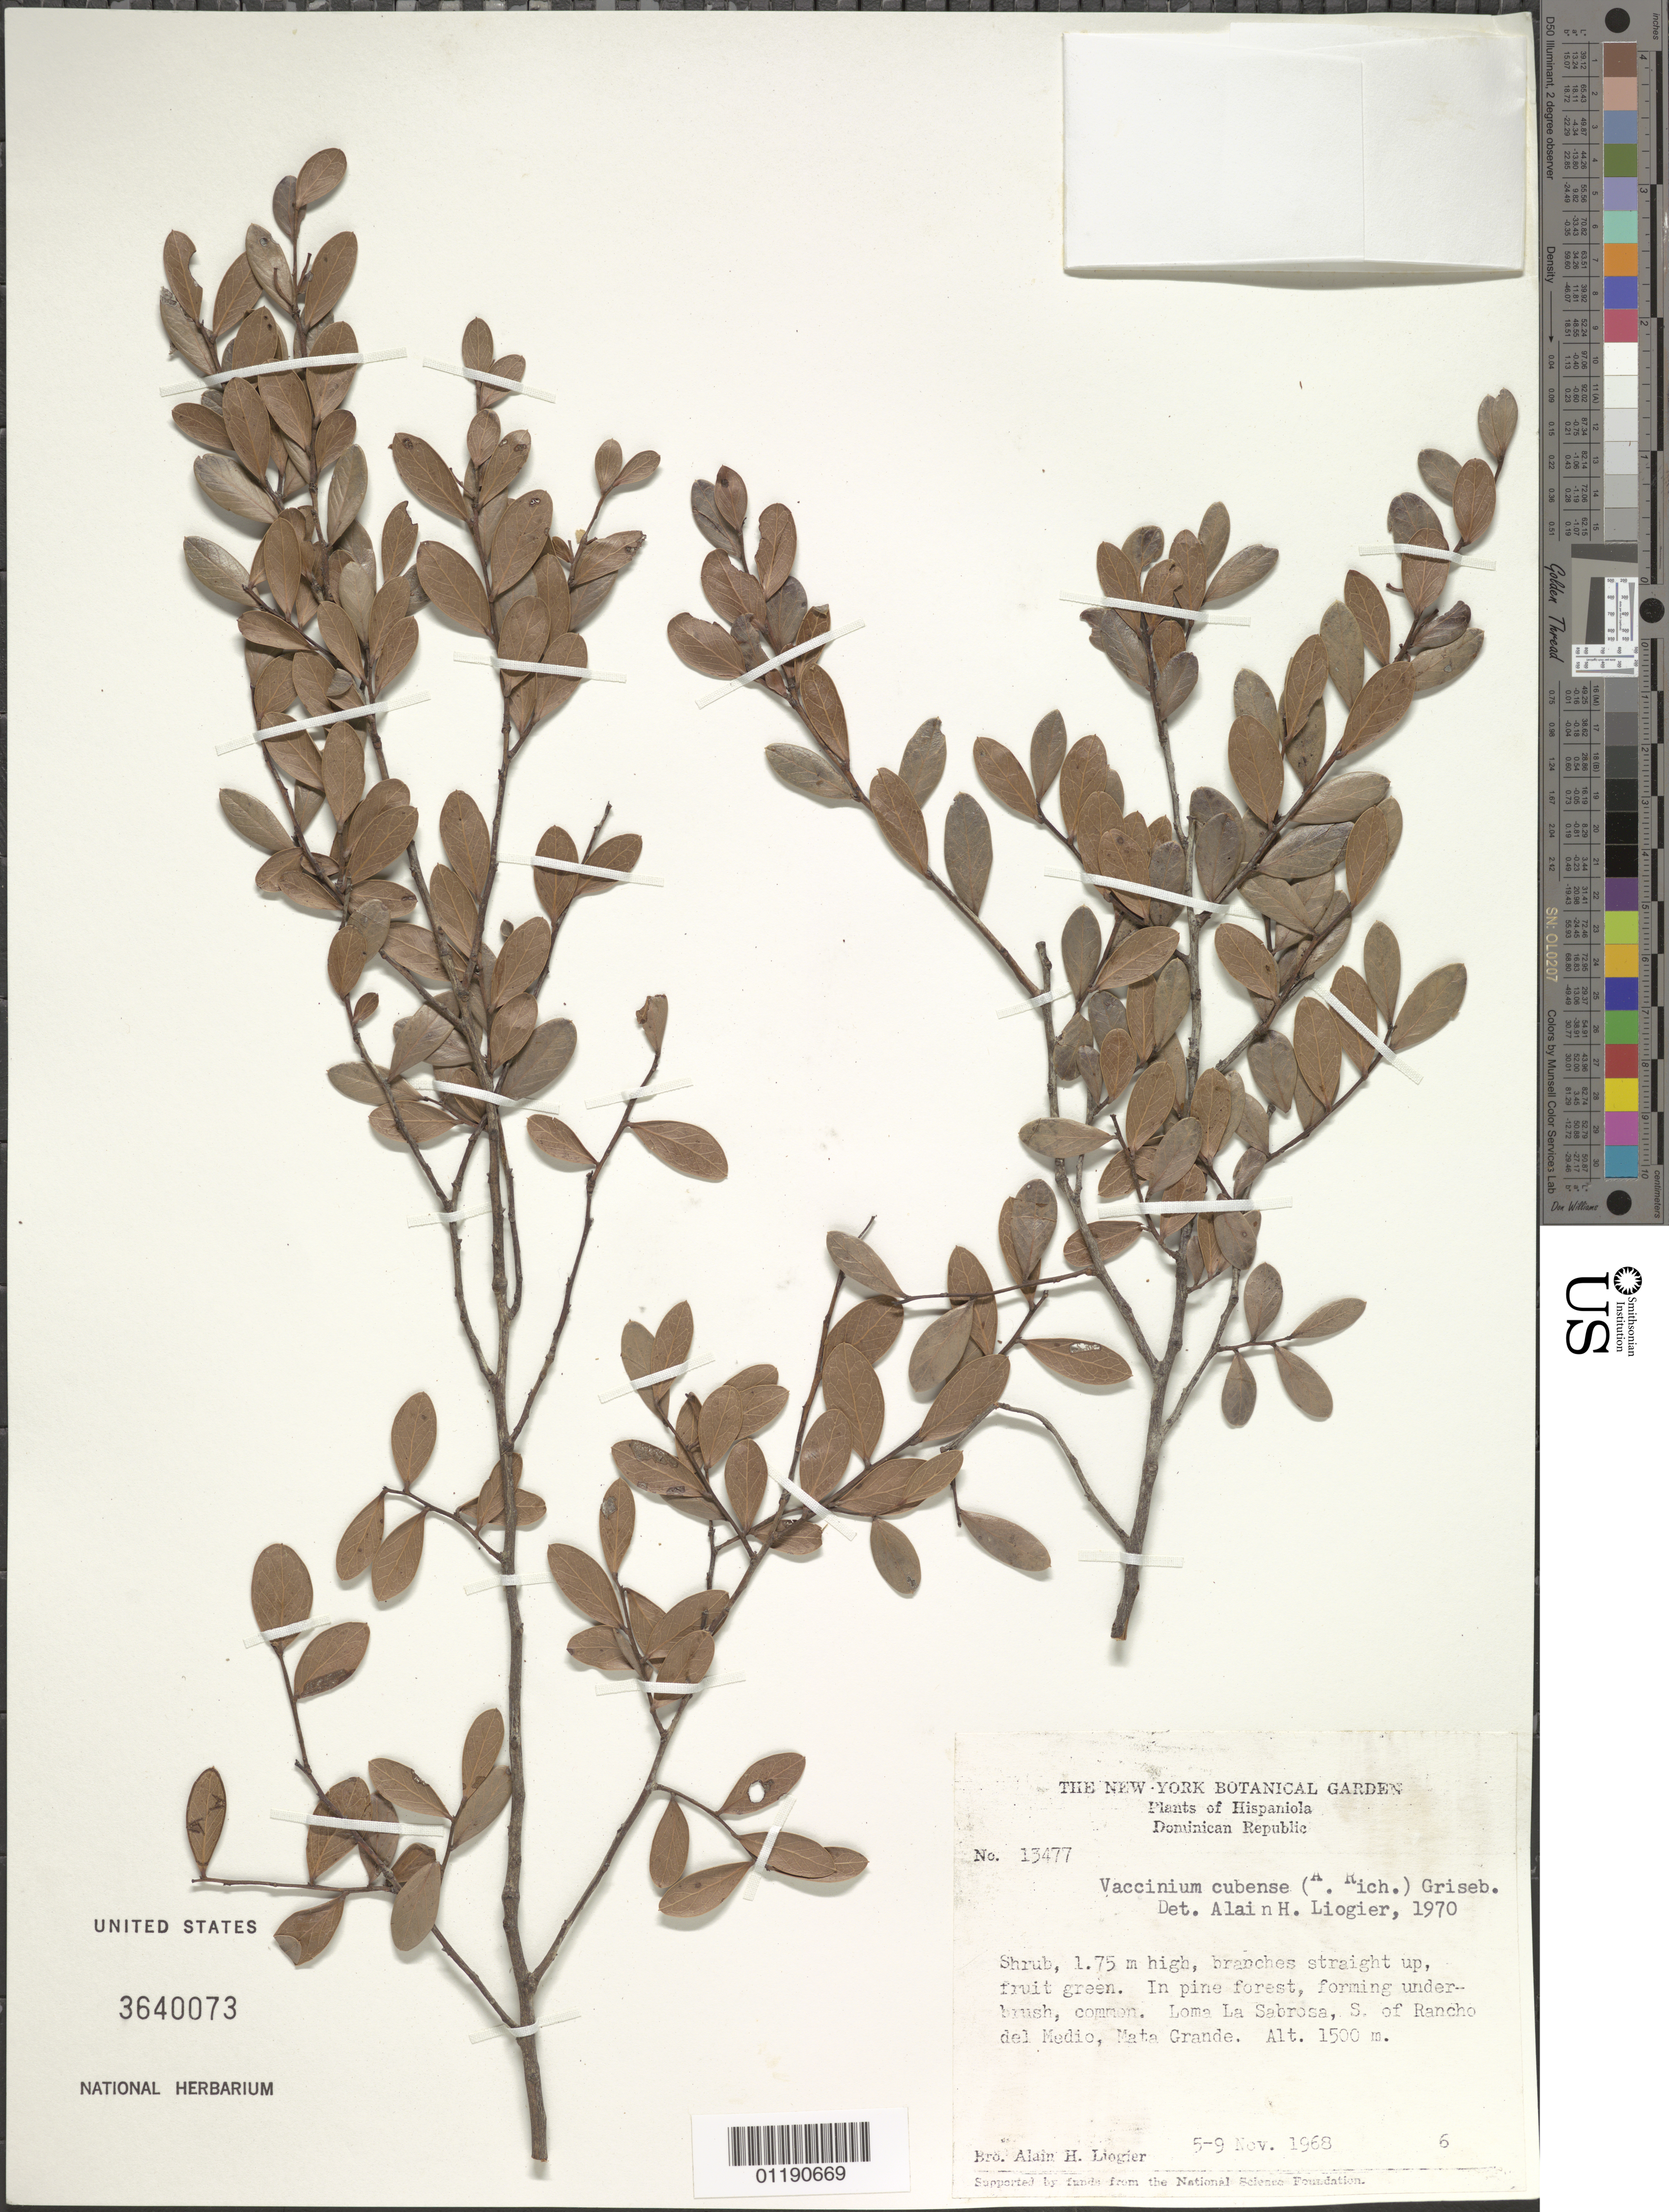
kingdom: Plantae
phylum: Tracheophyta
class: Magnoliopsida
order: Ericales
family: Ericaceae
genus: Vaccinium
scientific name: Vaccinium cubense var. cubense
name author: (A. Rich.) Griseb.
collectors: A. H. Liogier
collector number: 13477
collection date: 1968-11-05/1968-11-09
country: Dominican Republic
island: Hispaniola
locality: Loma La Sabrosa, S of Rancho del Medio, Mata Grande.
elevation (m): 1500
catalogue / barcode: US 3640073